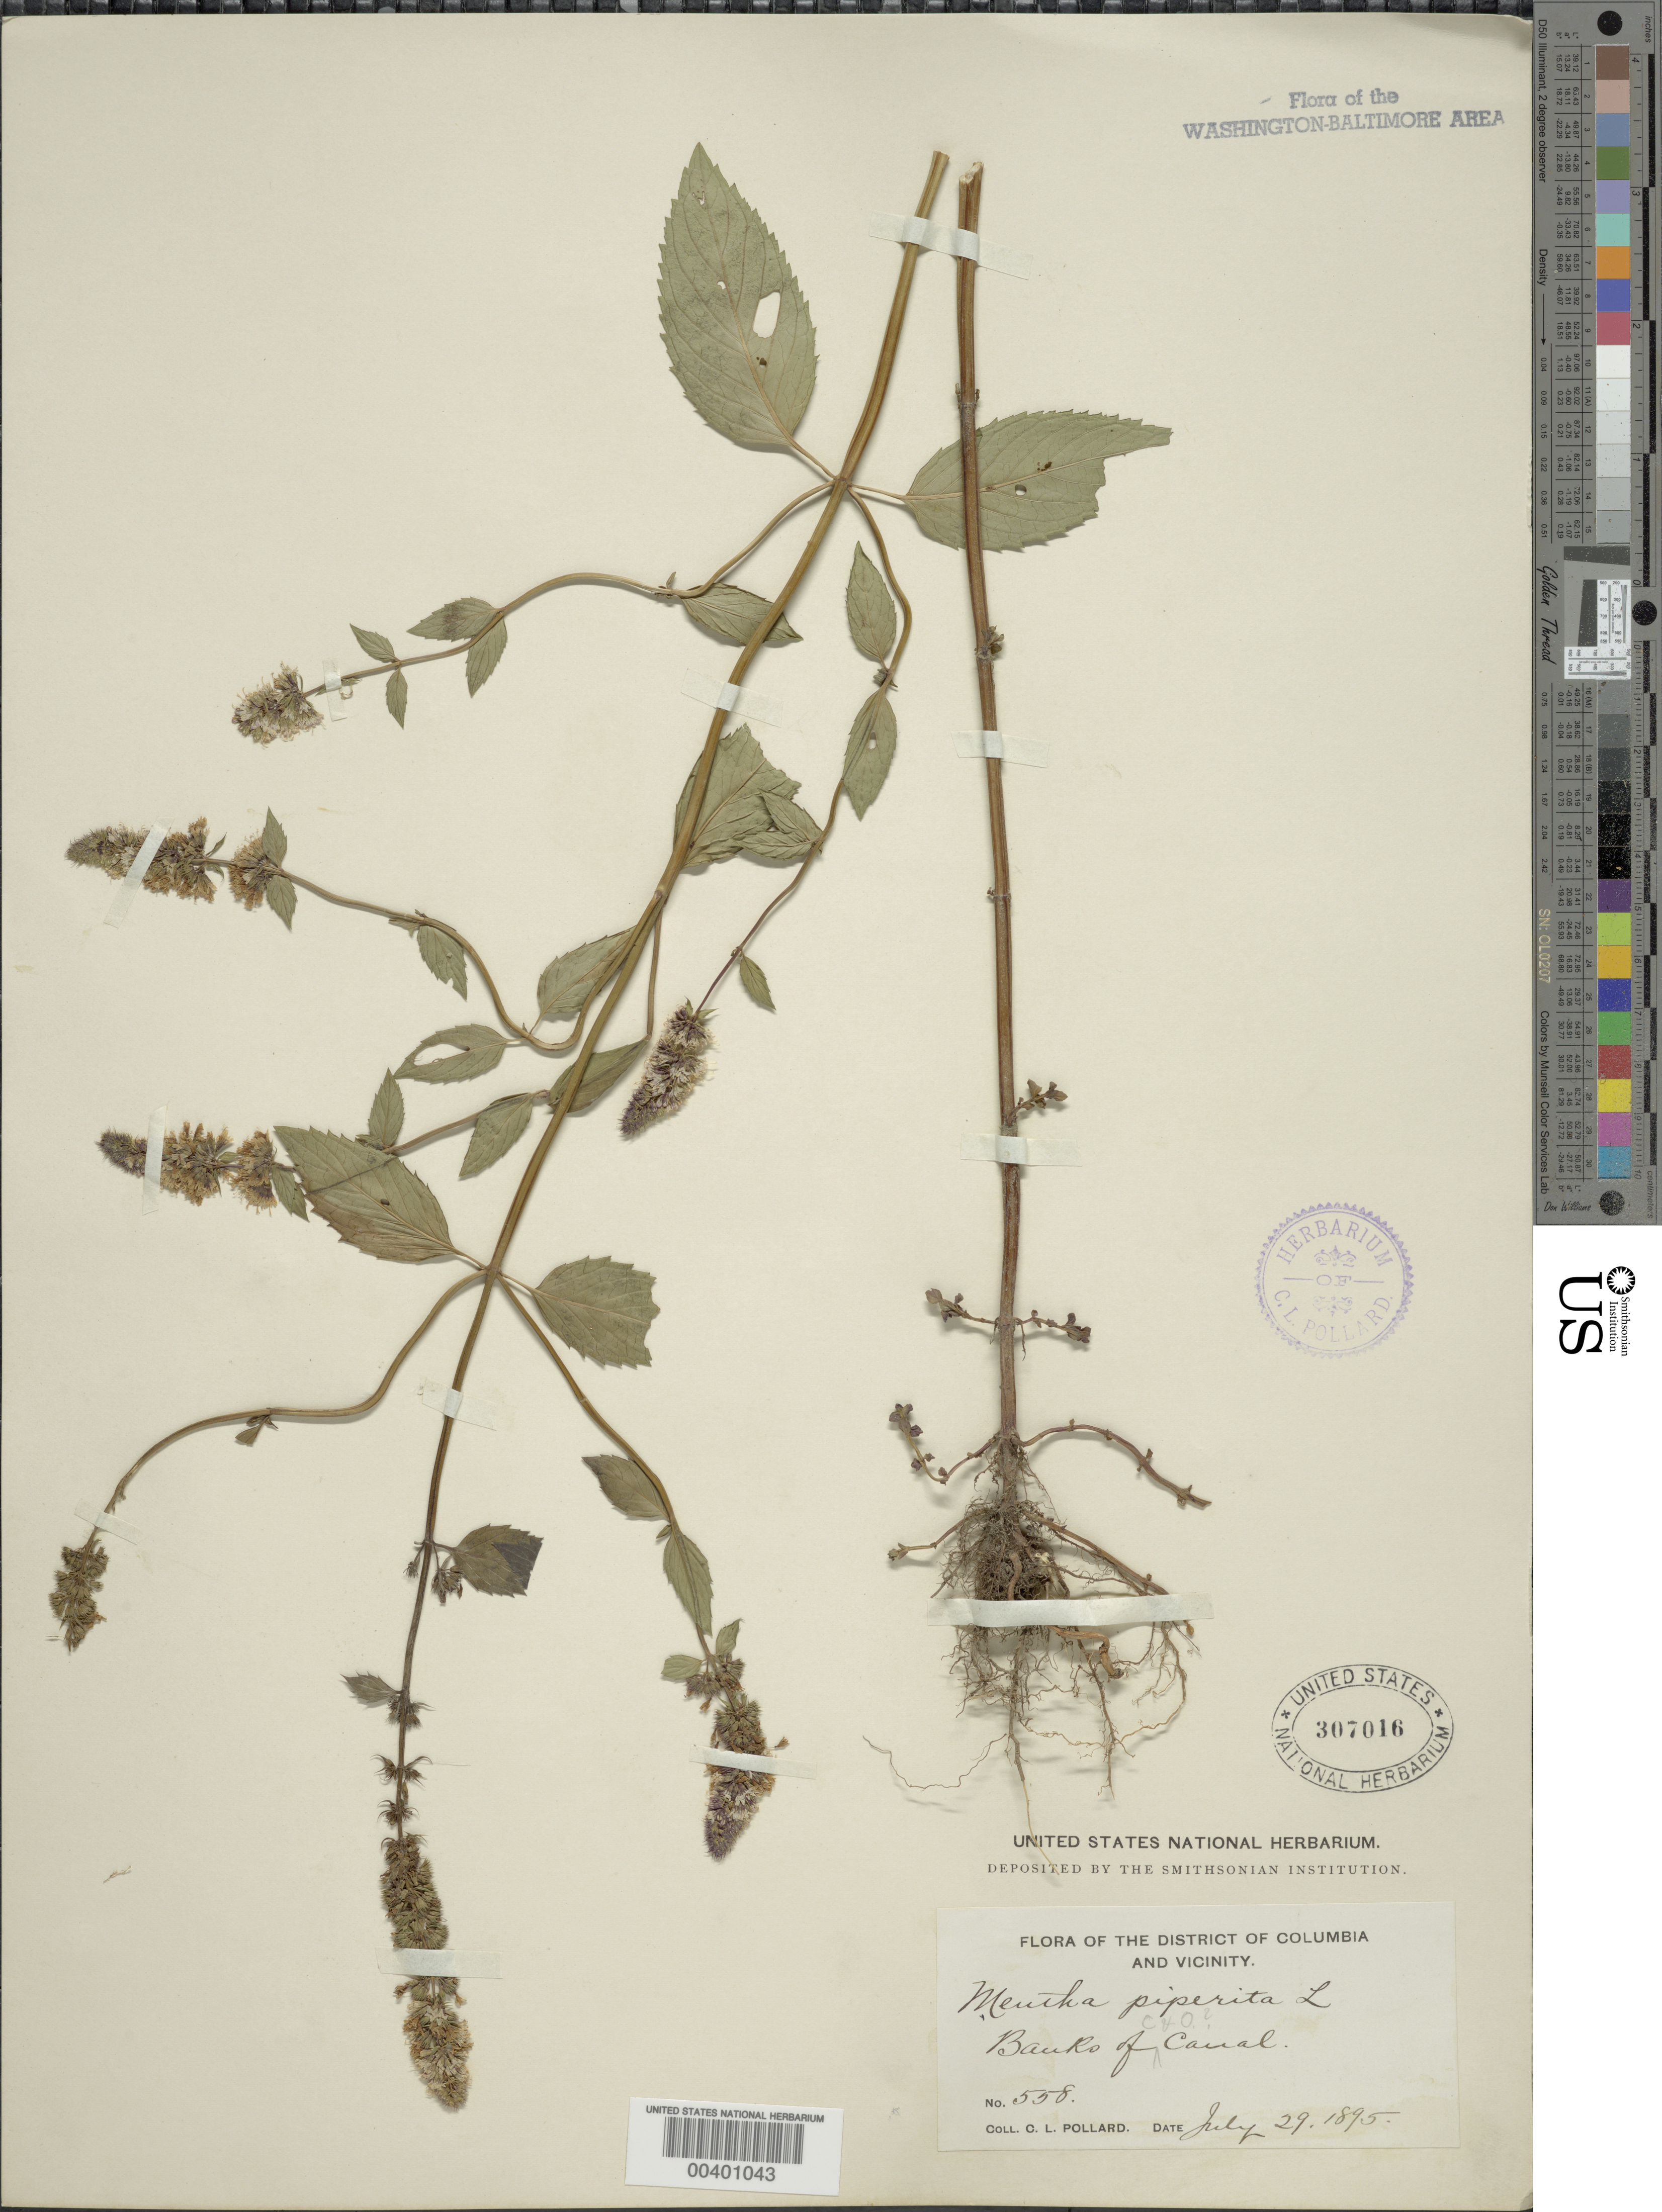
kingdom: Plantae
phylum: Tracheophyta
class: Magnoliopsida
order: Lamiales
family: Lamiaceae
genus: Mentha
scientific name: Mentha x piperita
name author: L.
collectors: C. L. Pollard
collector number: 558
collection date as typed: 29 Jul 1895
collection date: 1895-07-29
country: United States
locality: C. and O. Canal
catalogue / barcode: US 307016